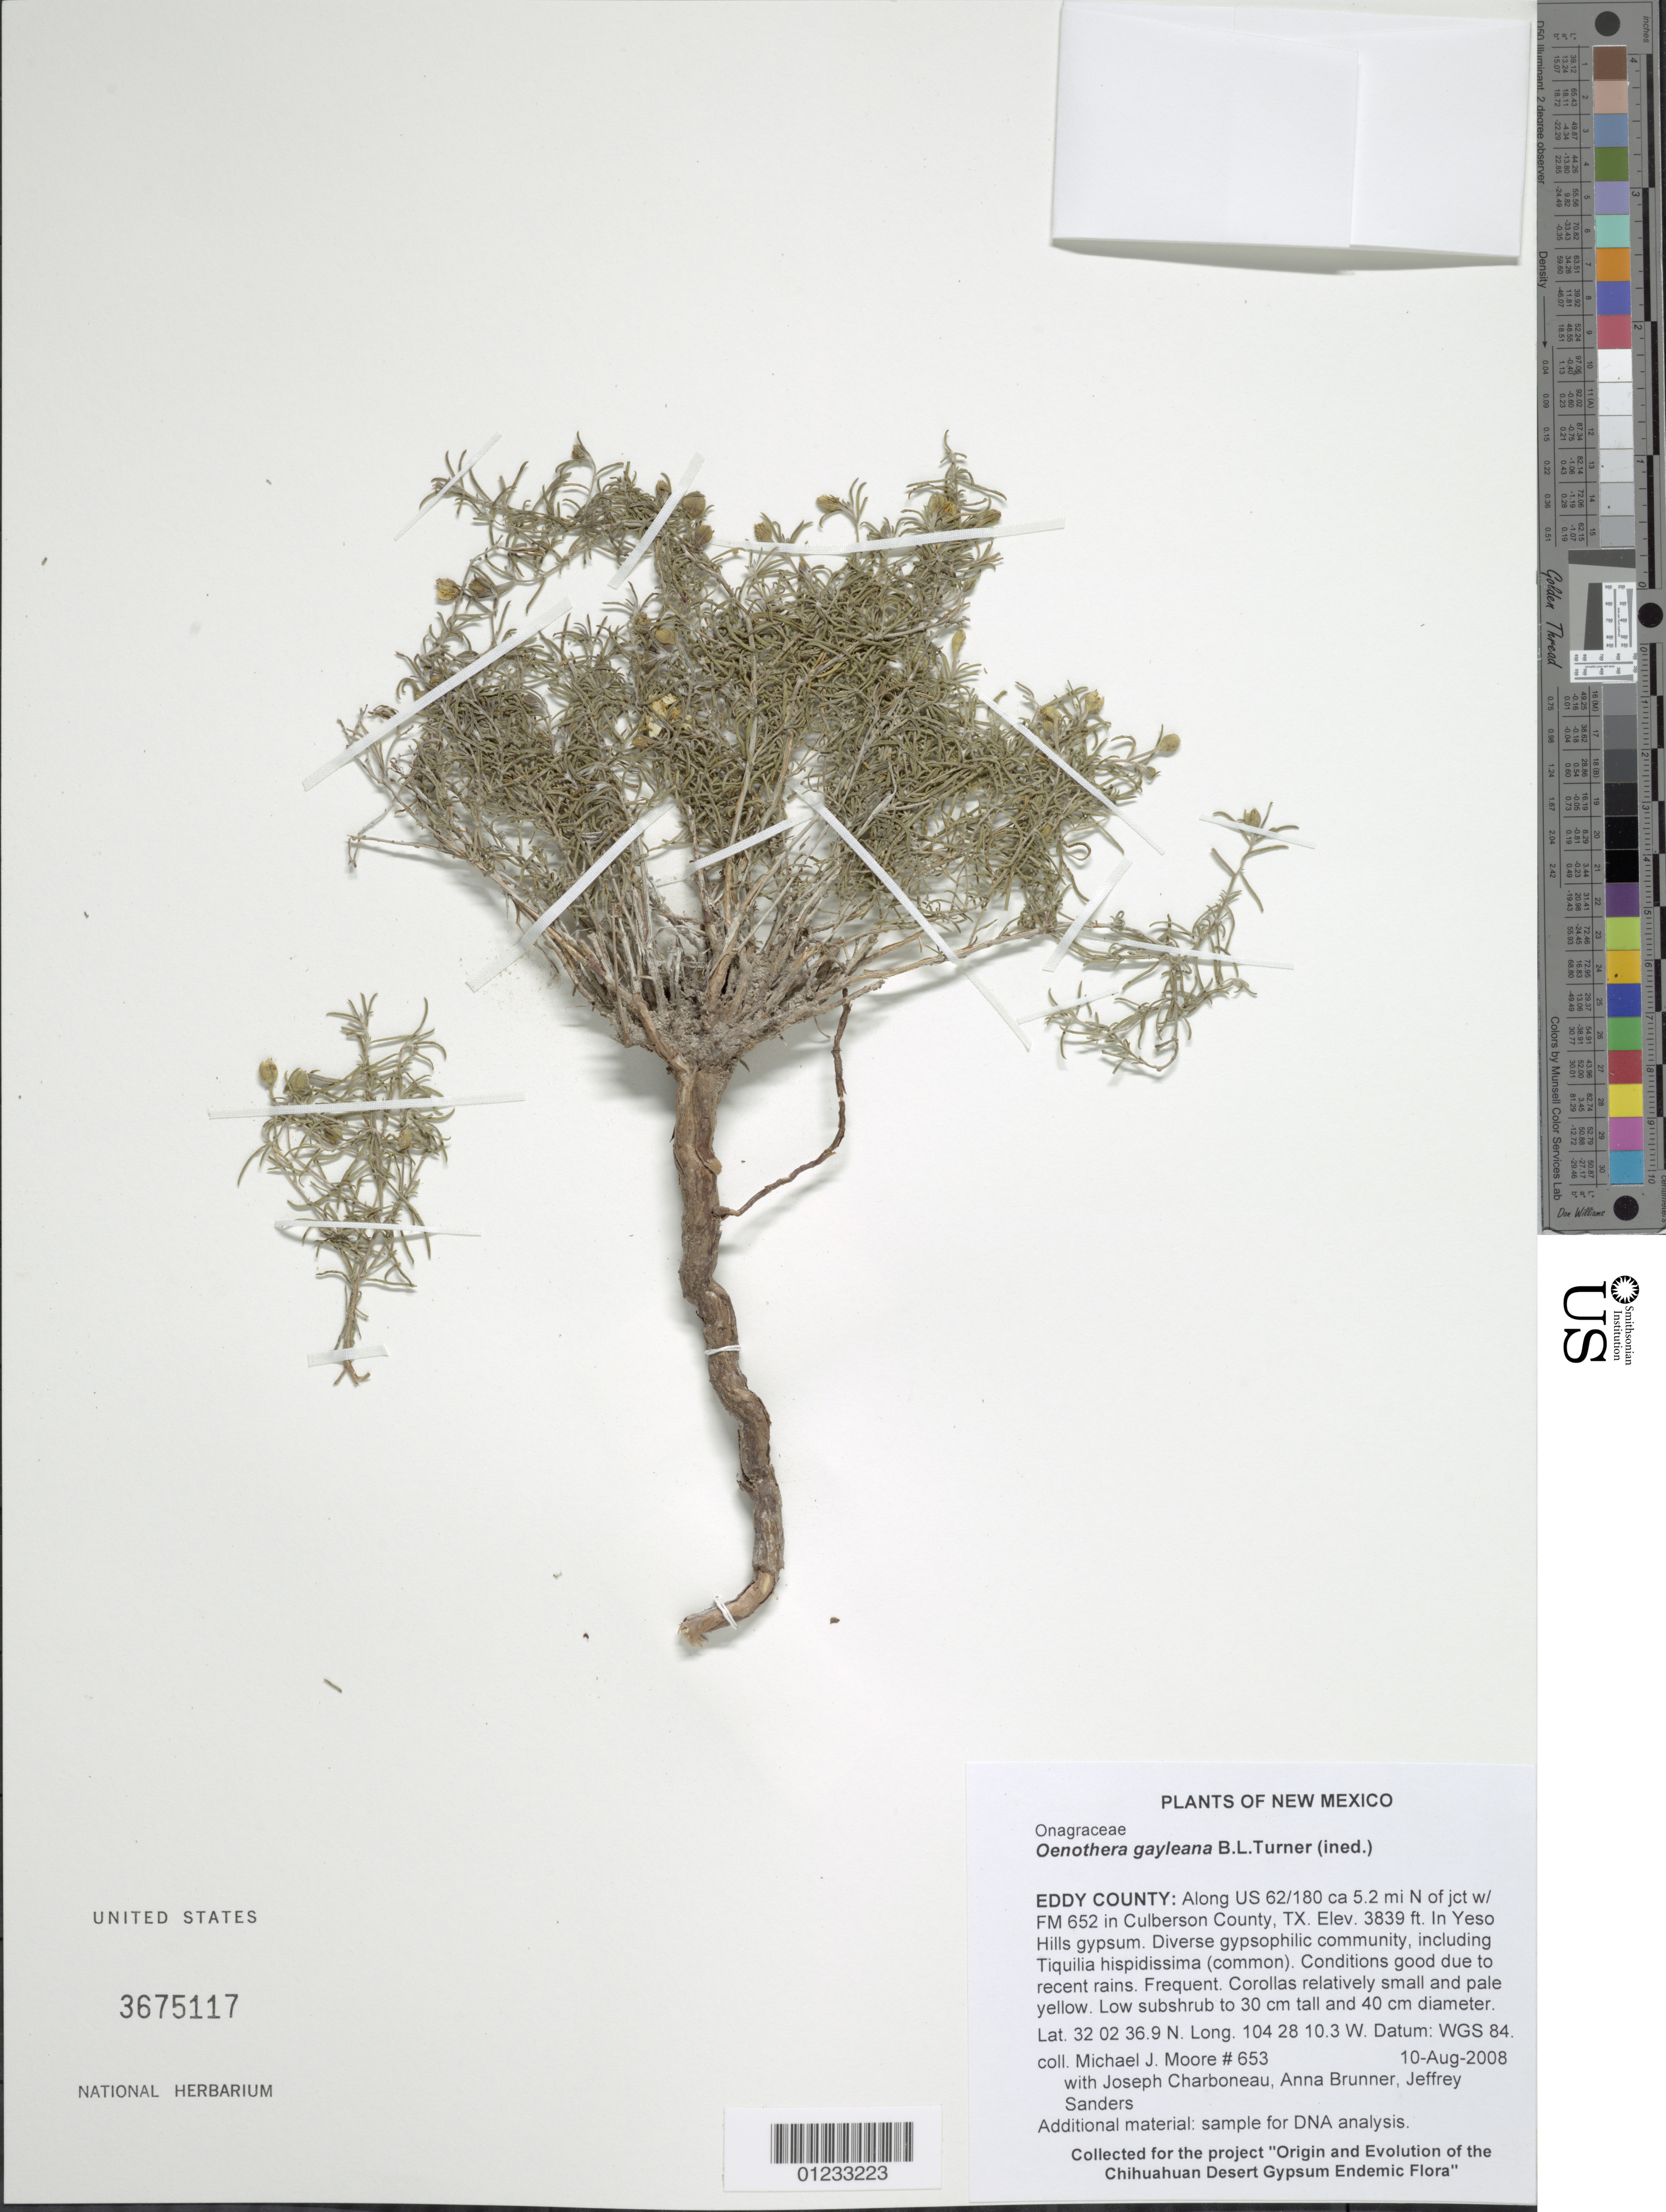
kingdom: Plantae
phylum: Tracheophyta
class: Magnoliopsida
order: Myrtales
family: Onagraceae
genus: Oenothera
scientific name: Oenothera gayleana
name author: B.L. Turner & Moore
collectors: M. J. Moore, J. L. M. Charboneau, A. Brunner & J. Sanders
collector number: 653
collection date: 2004-08-09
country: United States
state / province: New Mexico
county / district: Eddy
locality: Along US 62/180 ca 5.2 mi N of jct w/ FM 652 in Culberson County, TX.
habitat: In Yeso Hills gypsum. Diverse gypsophilic community, including Tiquilia hispidissima (common). Conditions good due to recent rains.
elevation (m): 1170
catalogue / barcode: US 3675117